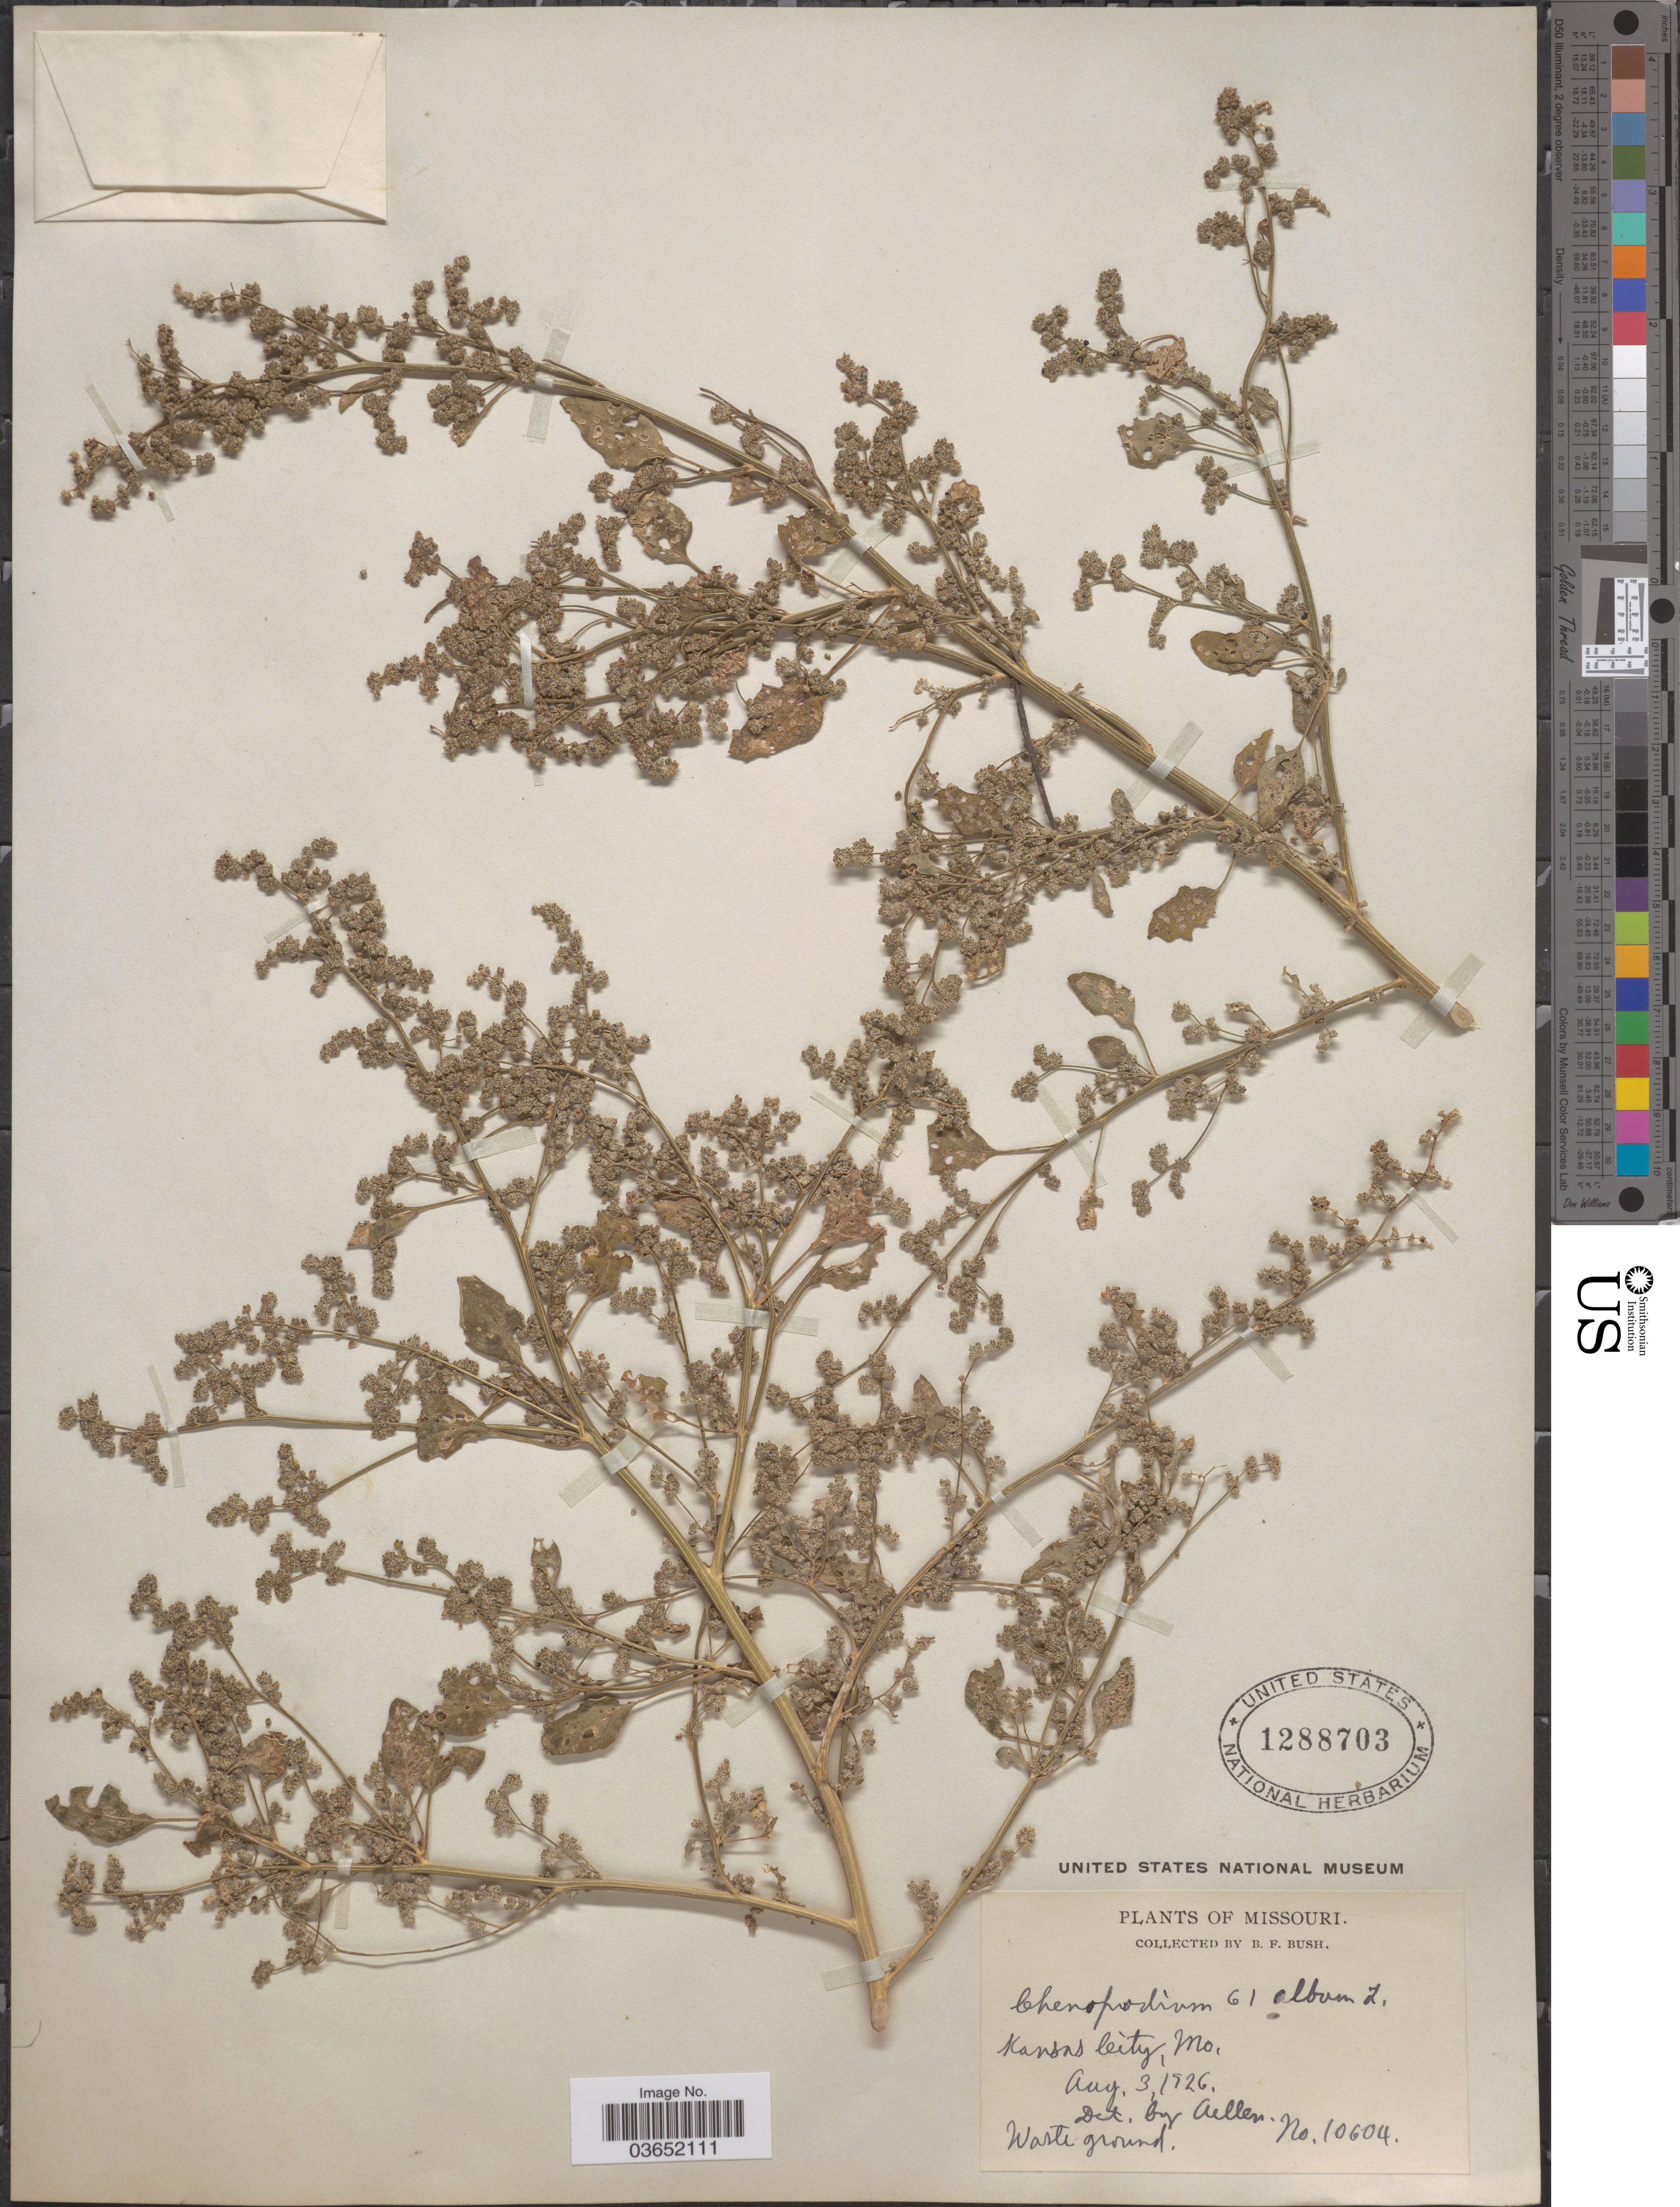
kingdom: Plantae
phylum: Tracheophyta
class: Magnoliopsida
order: Caryophyllales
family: Amaranthaceae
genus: Chenopodium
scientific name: Chenopodium album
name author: L.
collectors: B. F. Bush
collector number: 10604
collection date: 1926-08-03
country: United States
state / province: Missouri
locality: Kansas City.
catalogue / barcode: US 1288703